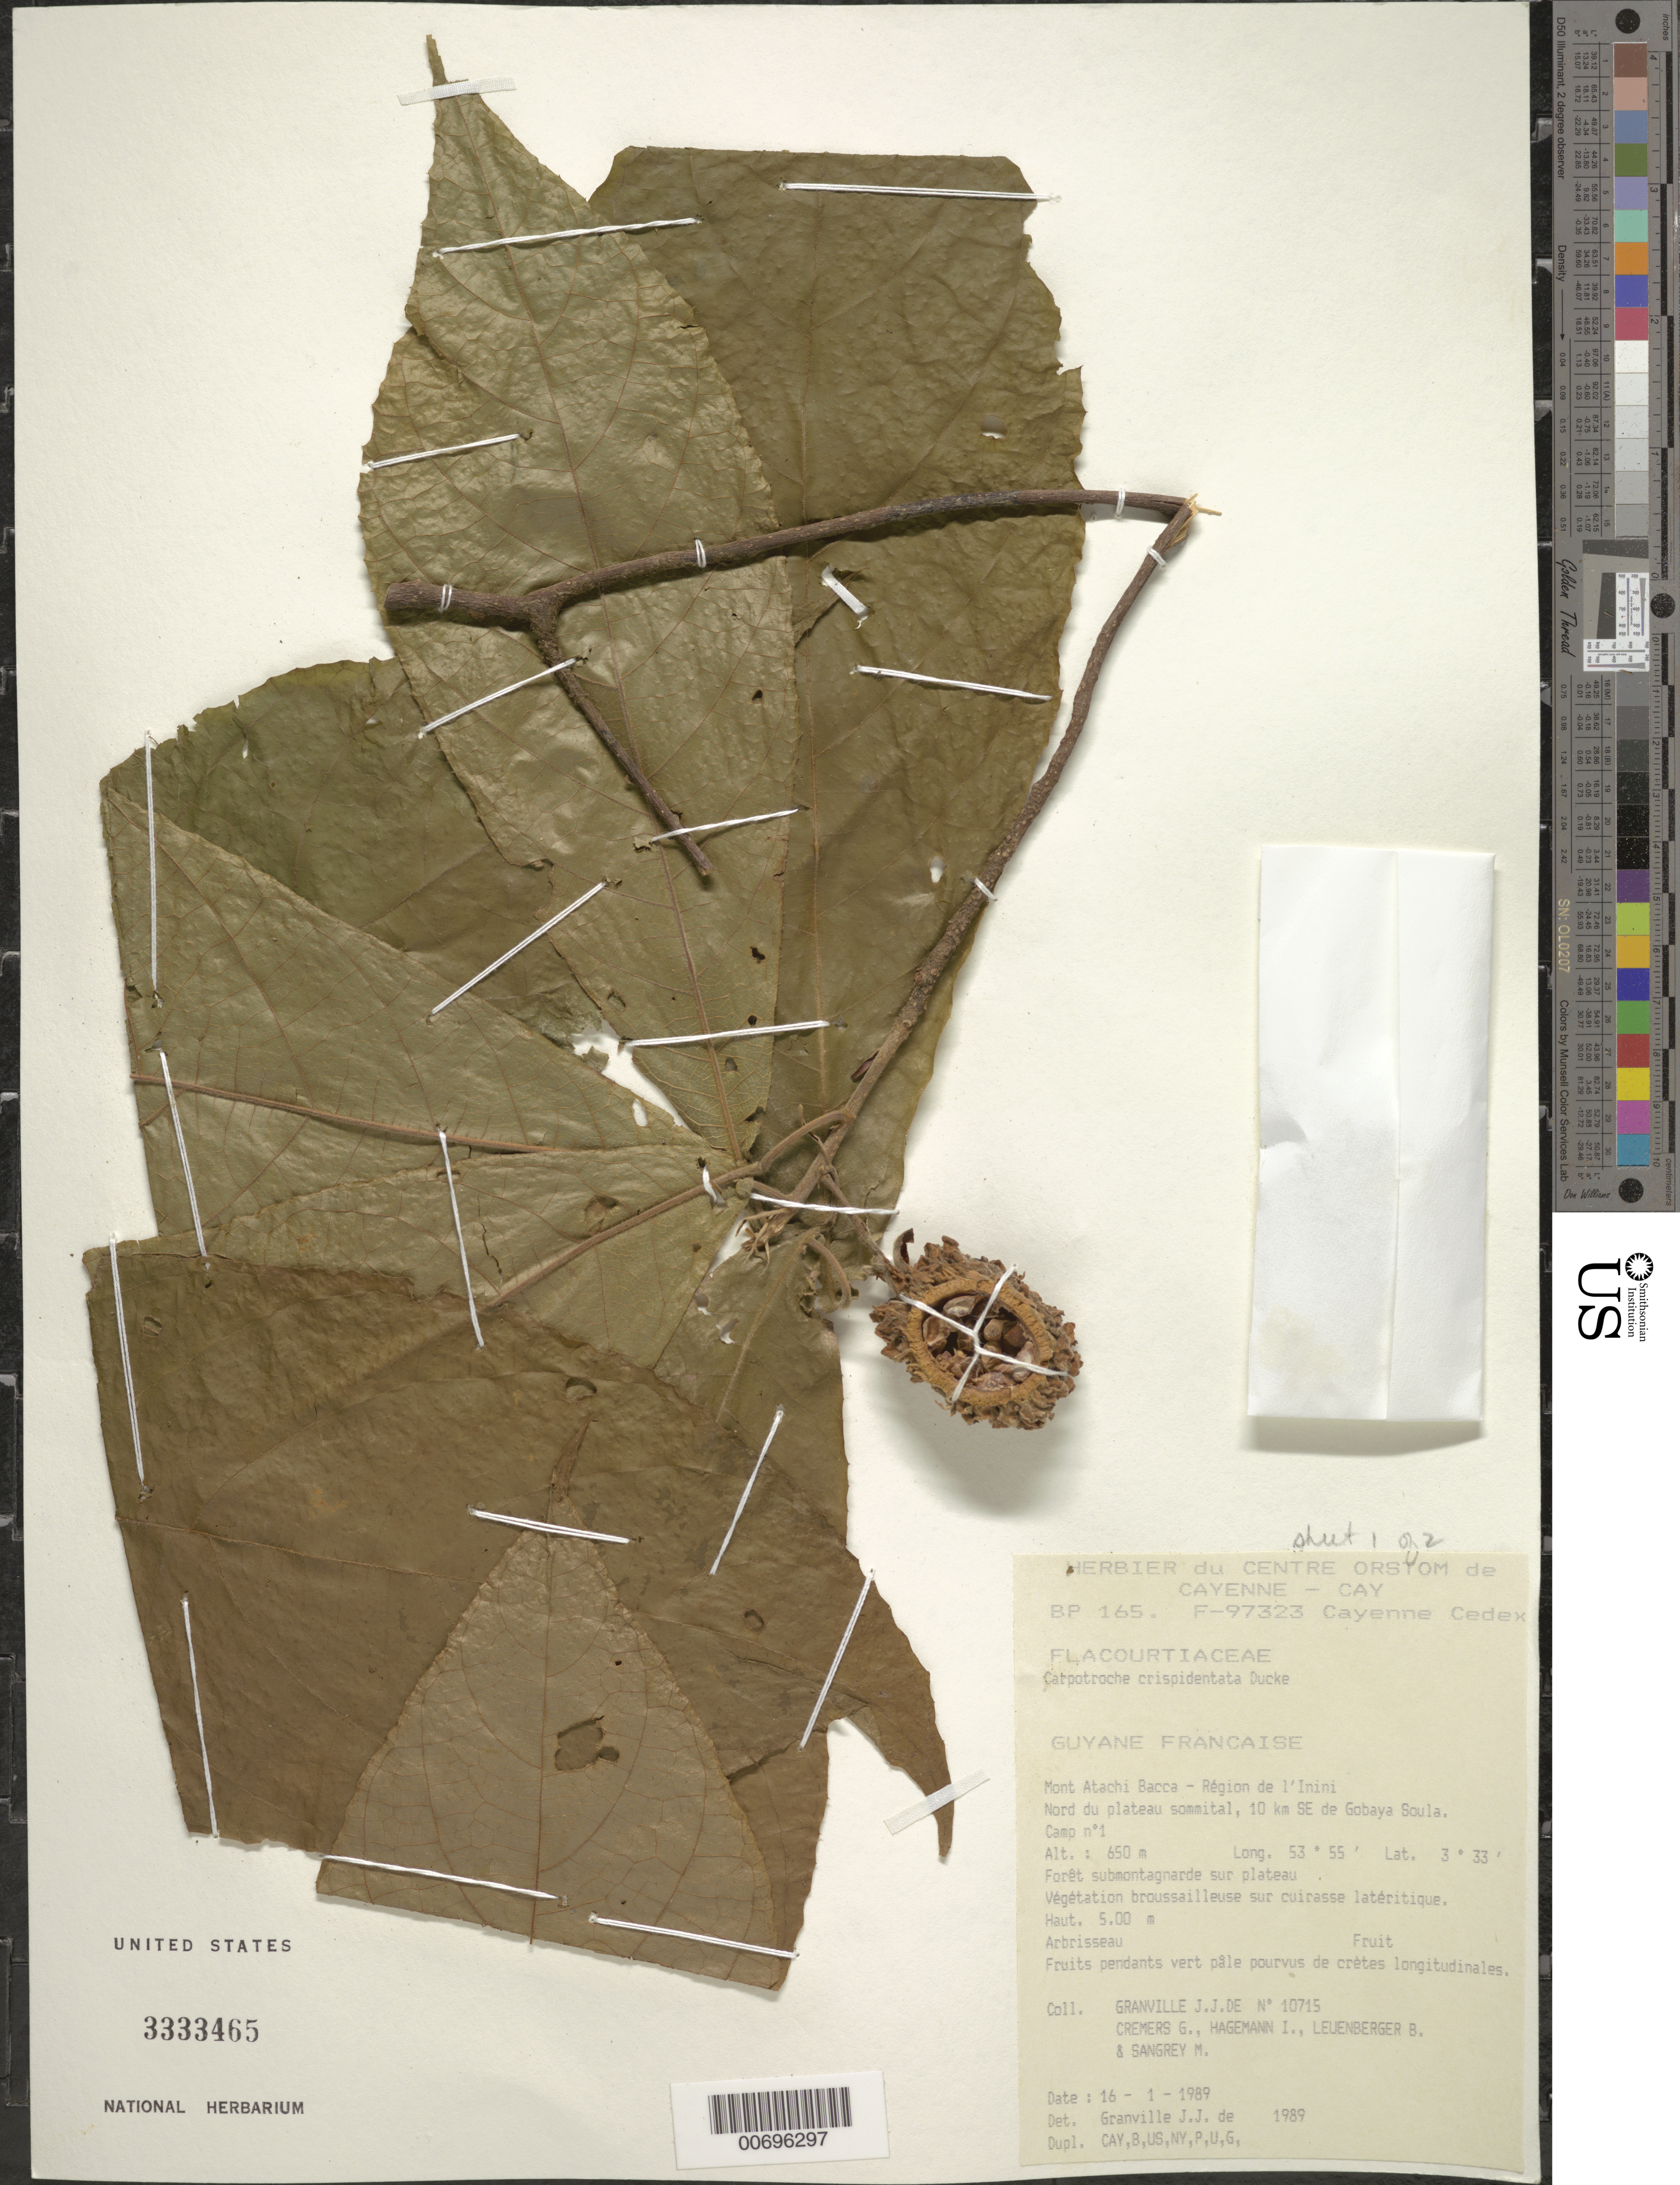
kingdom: Plantae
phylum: Tracheophyta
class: Magnoliopsida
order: Malpighiales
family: Achariaceae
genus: Carpotroche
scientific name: Carpotroche crispidentata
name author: Ducke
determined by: Granville, J. J. de, (CAY), Institut de Recherche pour le Developpement (IRD) (FRENCH GUIANA)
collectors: J.-J. de Granville, G. Cremers, J. Hagemann, B. E. Leuenberger & M. S. Sangrey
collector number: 10715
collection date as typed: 16-Jan-89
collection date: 1989-01-16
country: French Guiana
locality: Mont Atachi Bacca, région de l'Inini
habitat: Forêt submontagnarde sur plateau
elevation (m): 650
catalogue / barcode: US 3333465